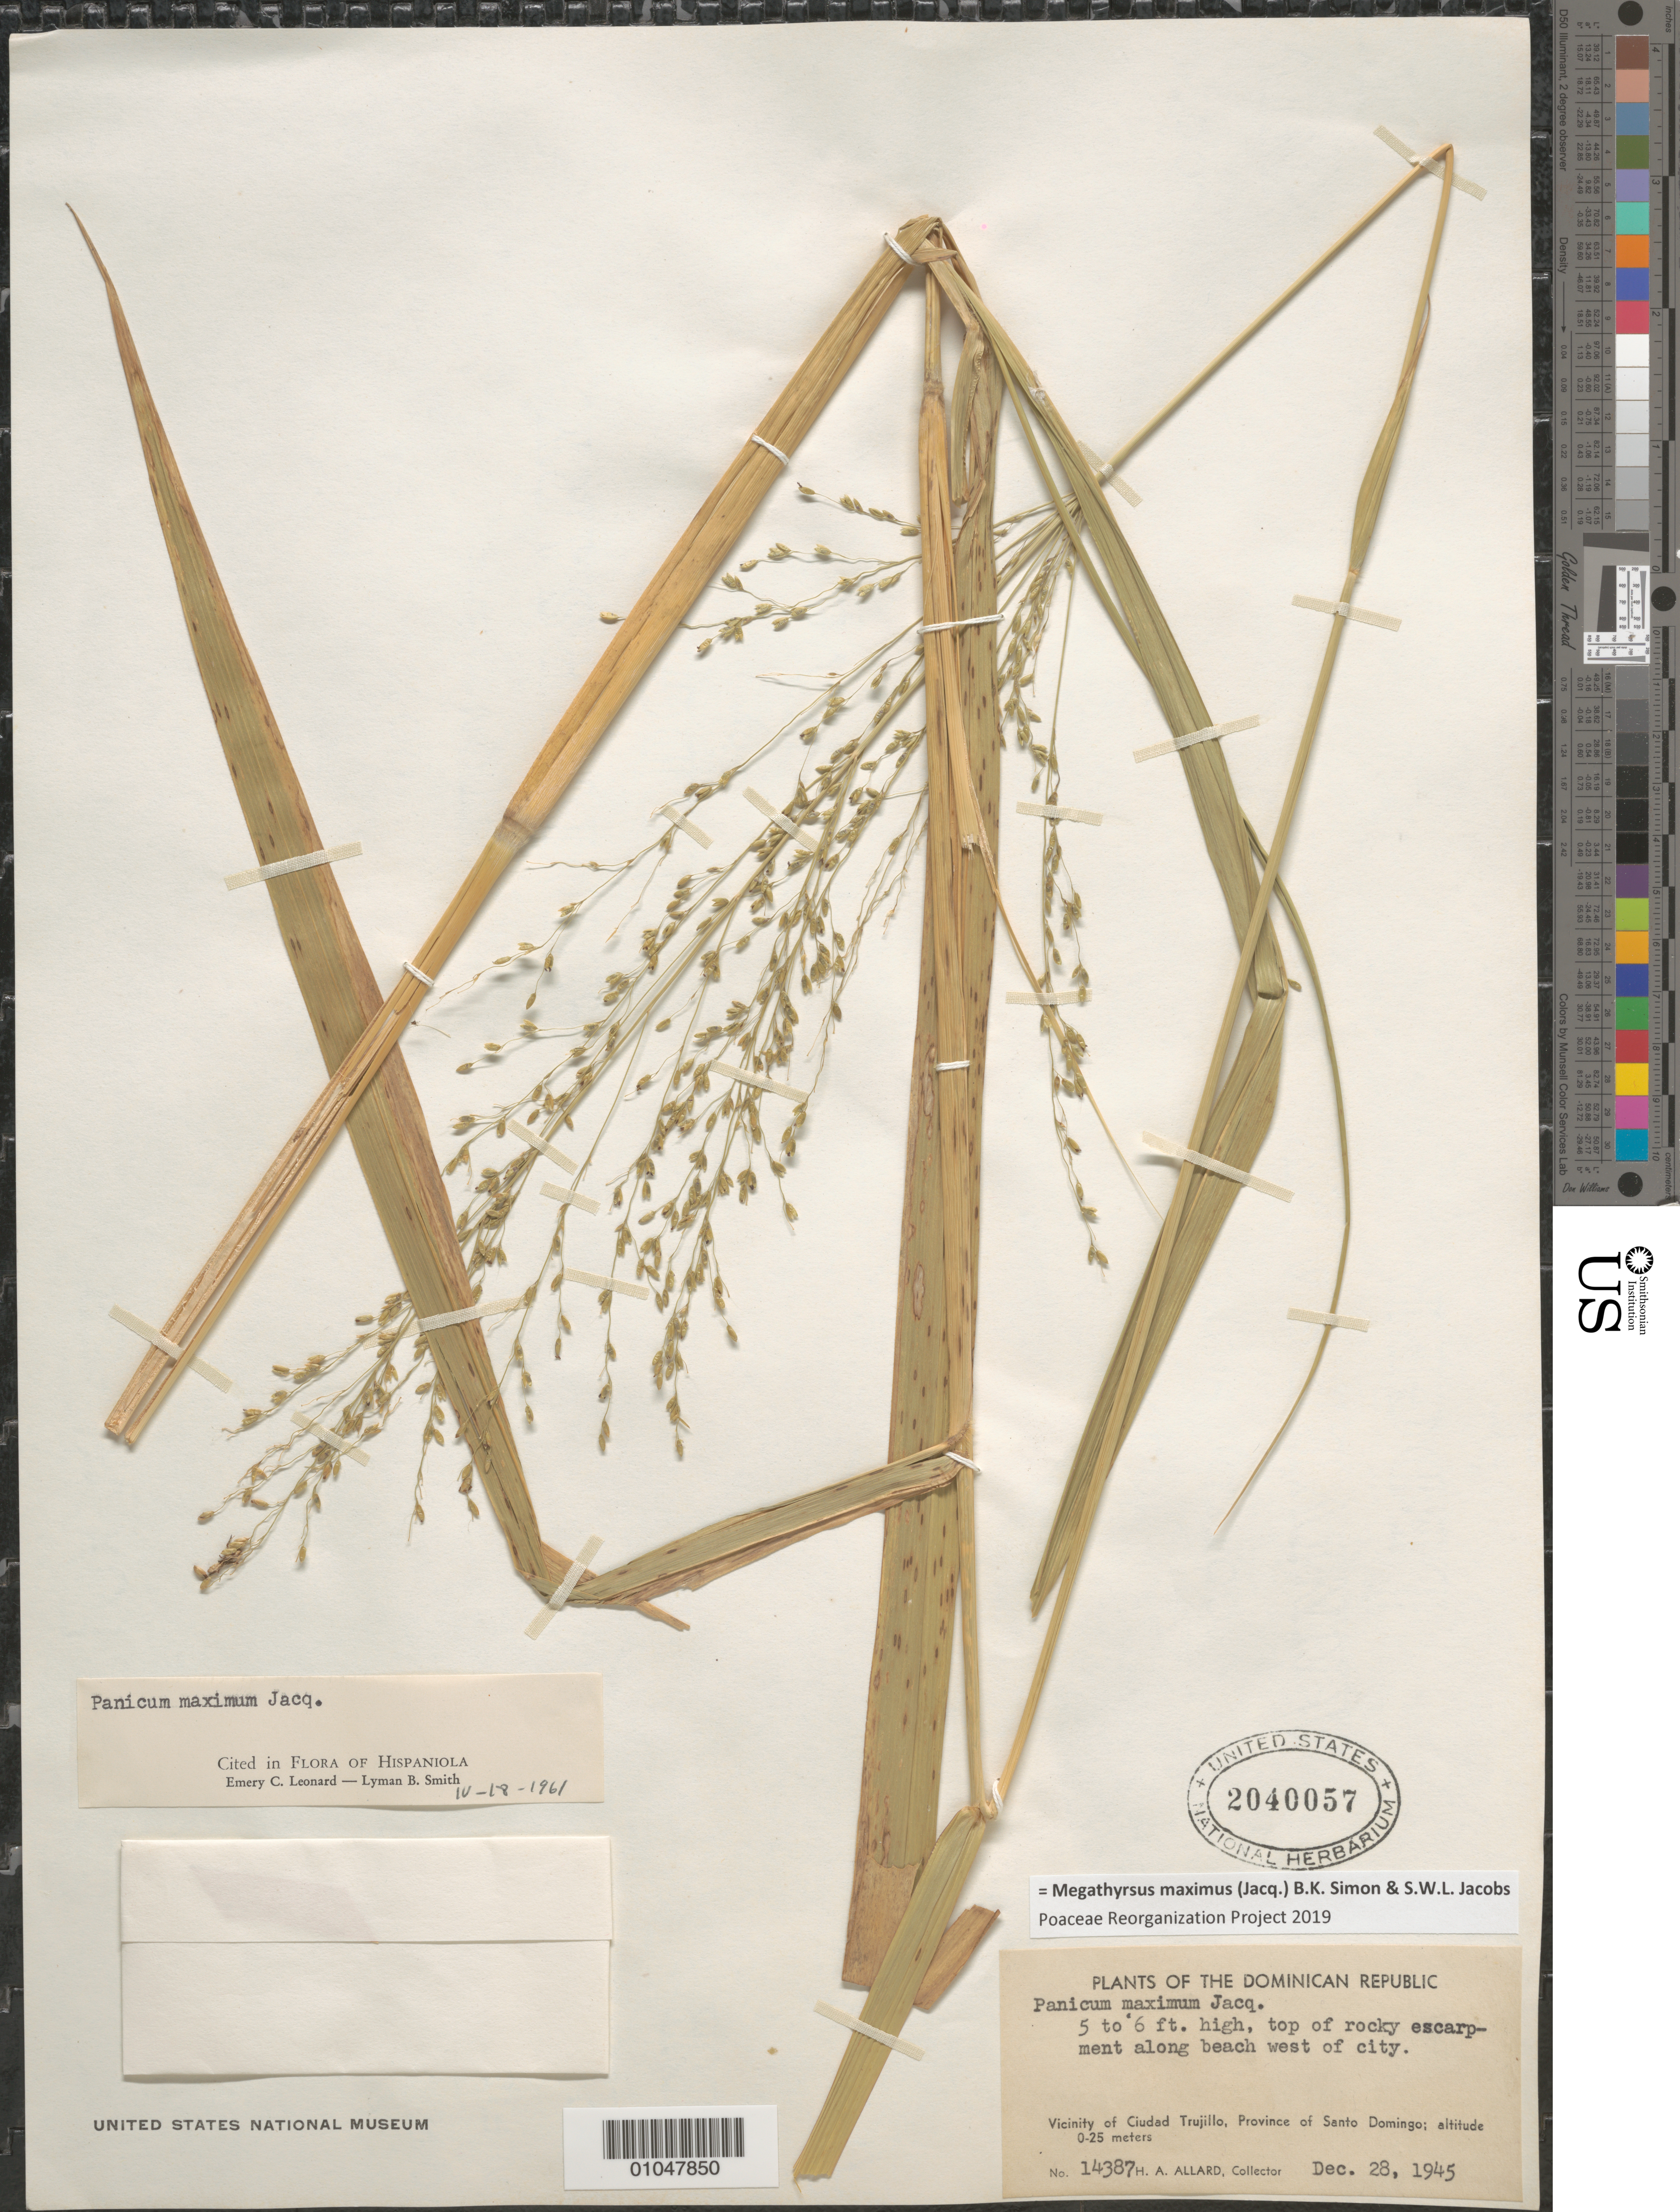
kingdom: Plantae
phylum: Tracheophyta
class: Liliopsida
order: Poales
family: Poaceae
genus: Panicum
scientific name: Panicum maximum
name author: Jacq.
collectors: H. A. Allard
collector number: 14387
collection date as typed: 28 Dec 1945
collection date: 1945-12-28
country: Dominican Republic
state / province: Distrito Nacional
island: Hispaniola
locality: top of rocky escpaement along beac W of Santo Domingo City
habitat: top of rocky escarpment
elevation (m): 0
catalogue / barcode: US 2040057